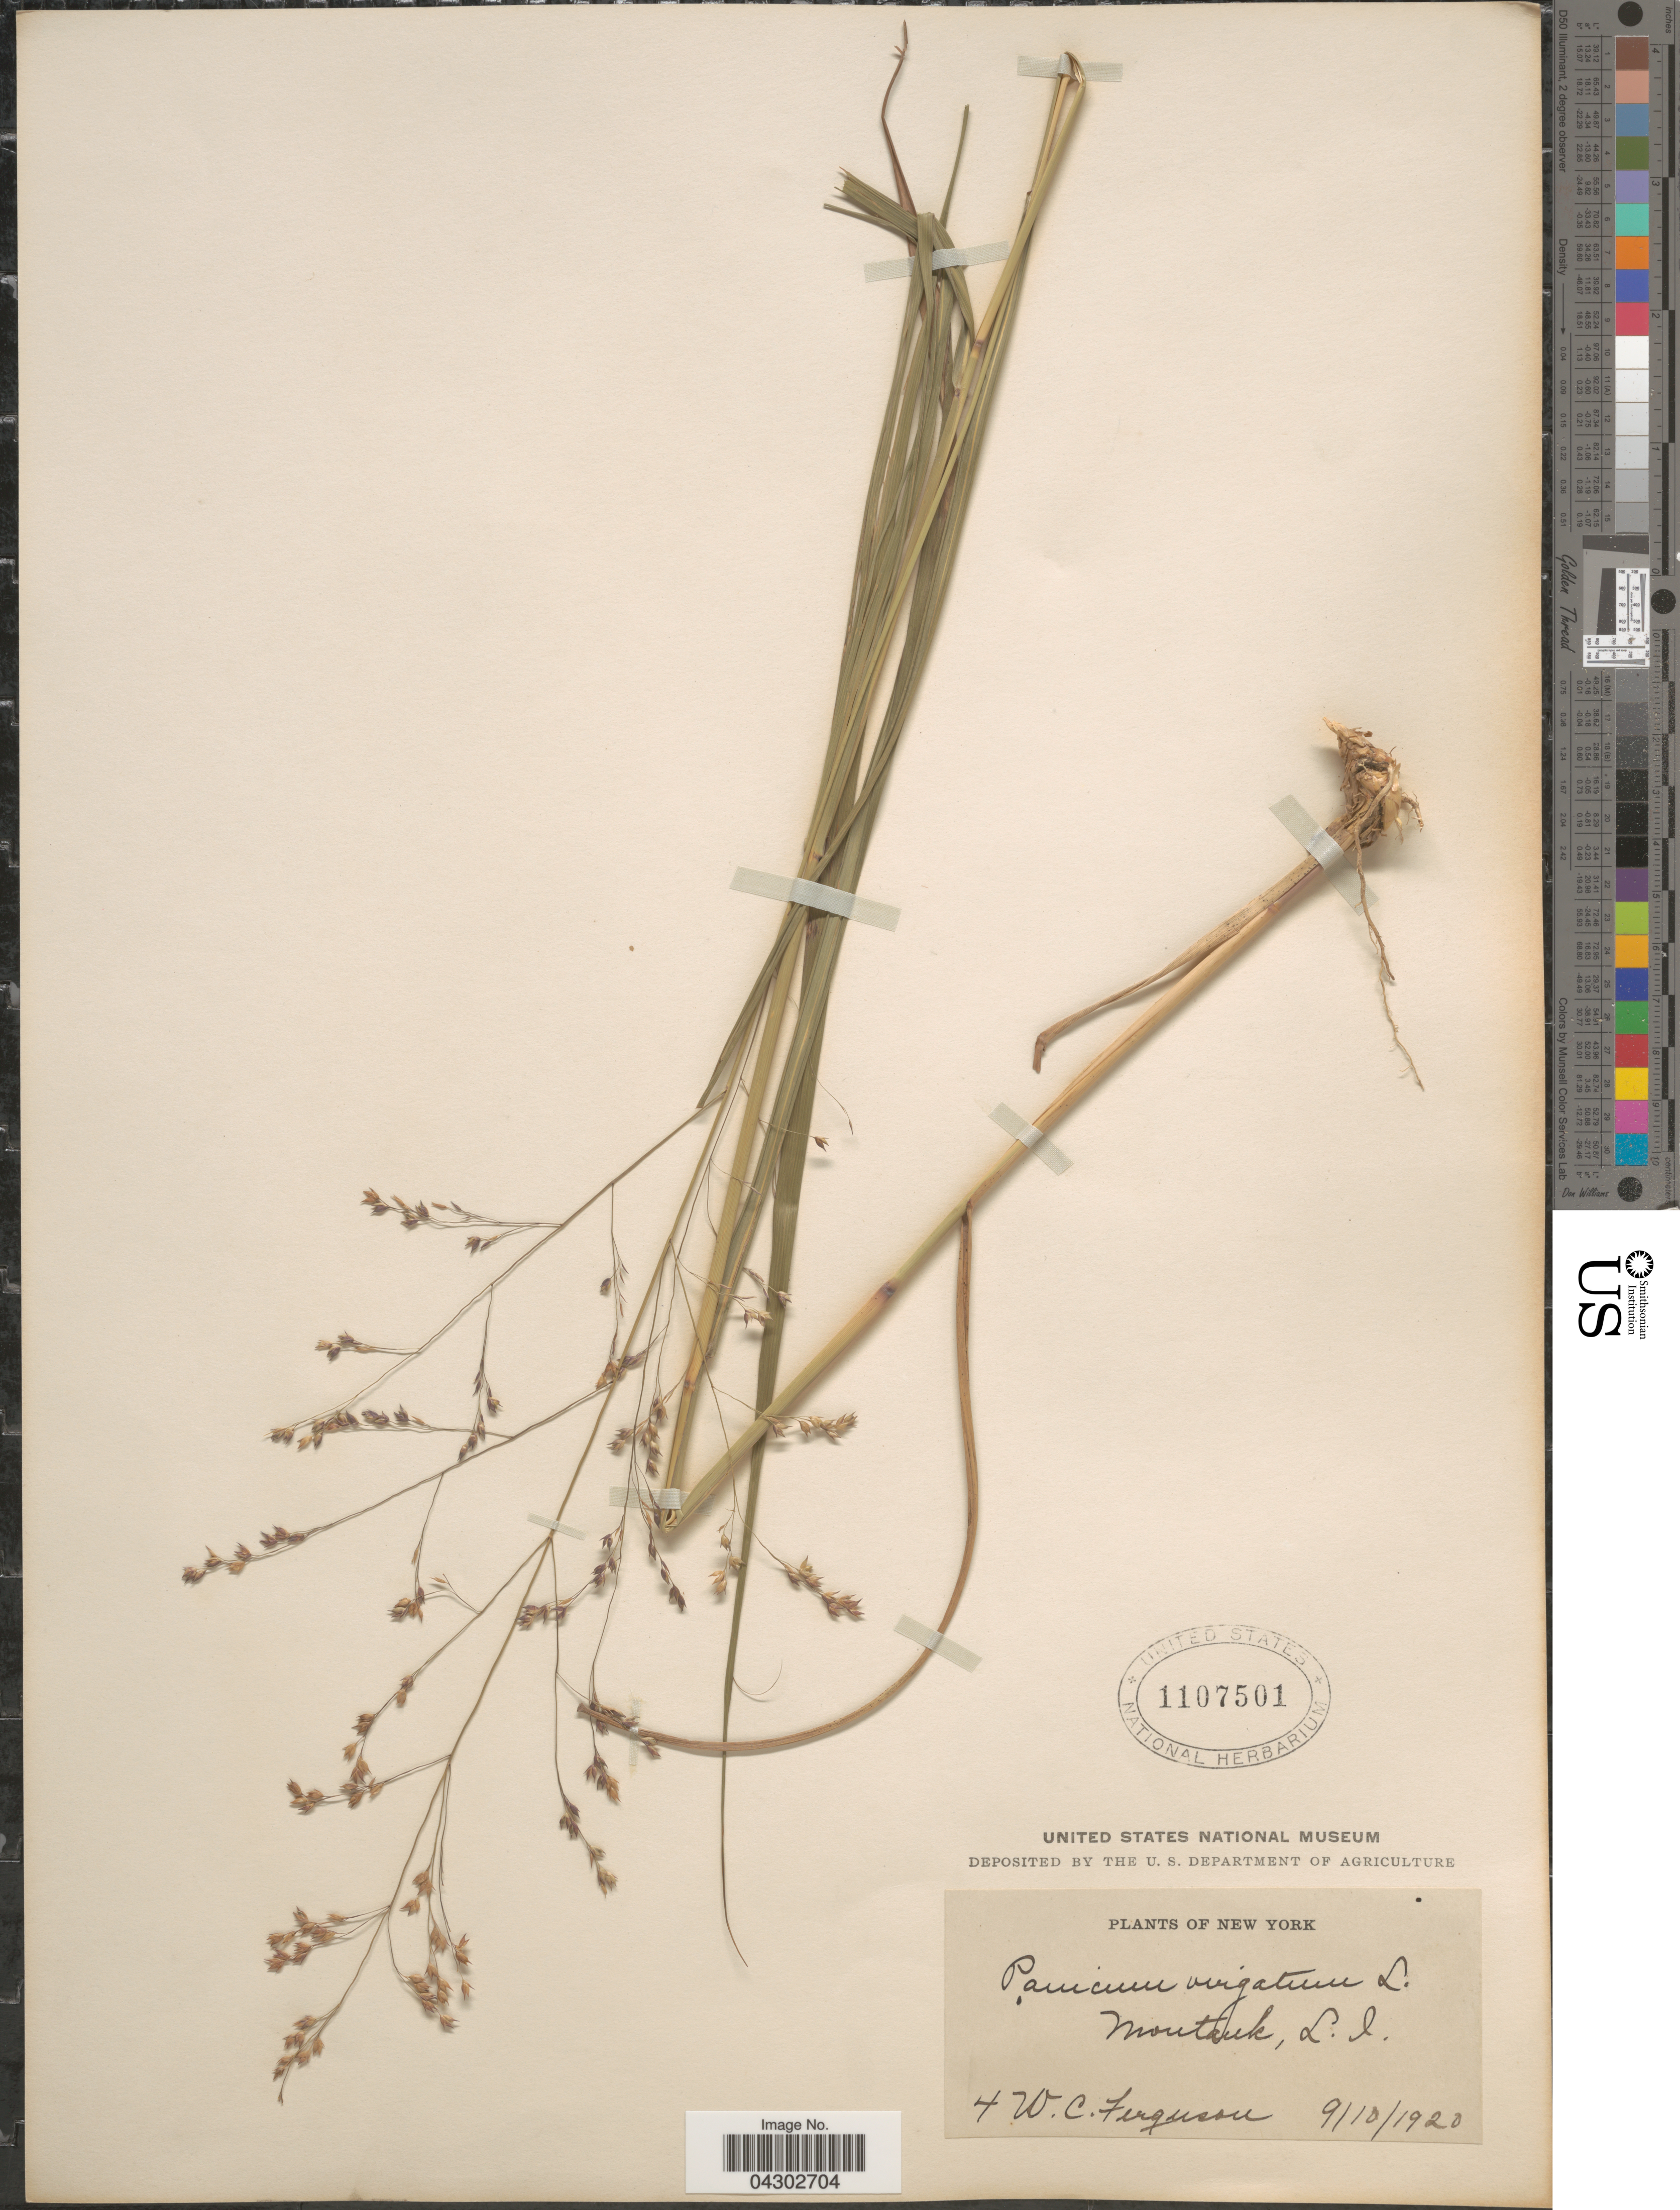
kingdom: Plantae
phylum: Tracheophyta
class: Liliopsida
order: Poales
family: Poaceae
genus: Panicum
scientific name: Panicum virgatum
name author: L.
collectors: W. Ferguson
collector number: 4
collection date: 1920-09-10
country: United States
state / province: New York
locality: Montauk, L. I.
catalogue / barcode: US 1107501